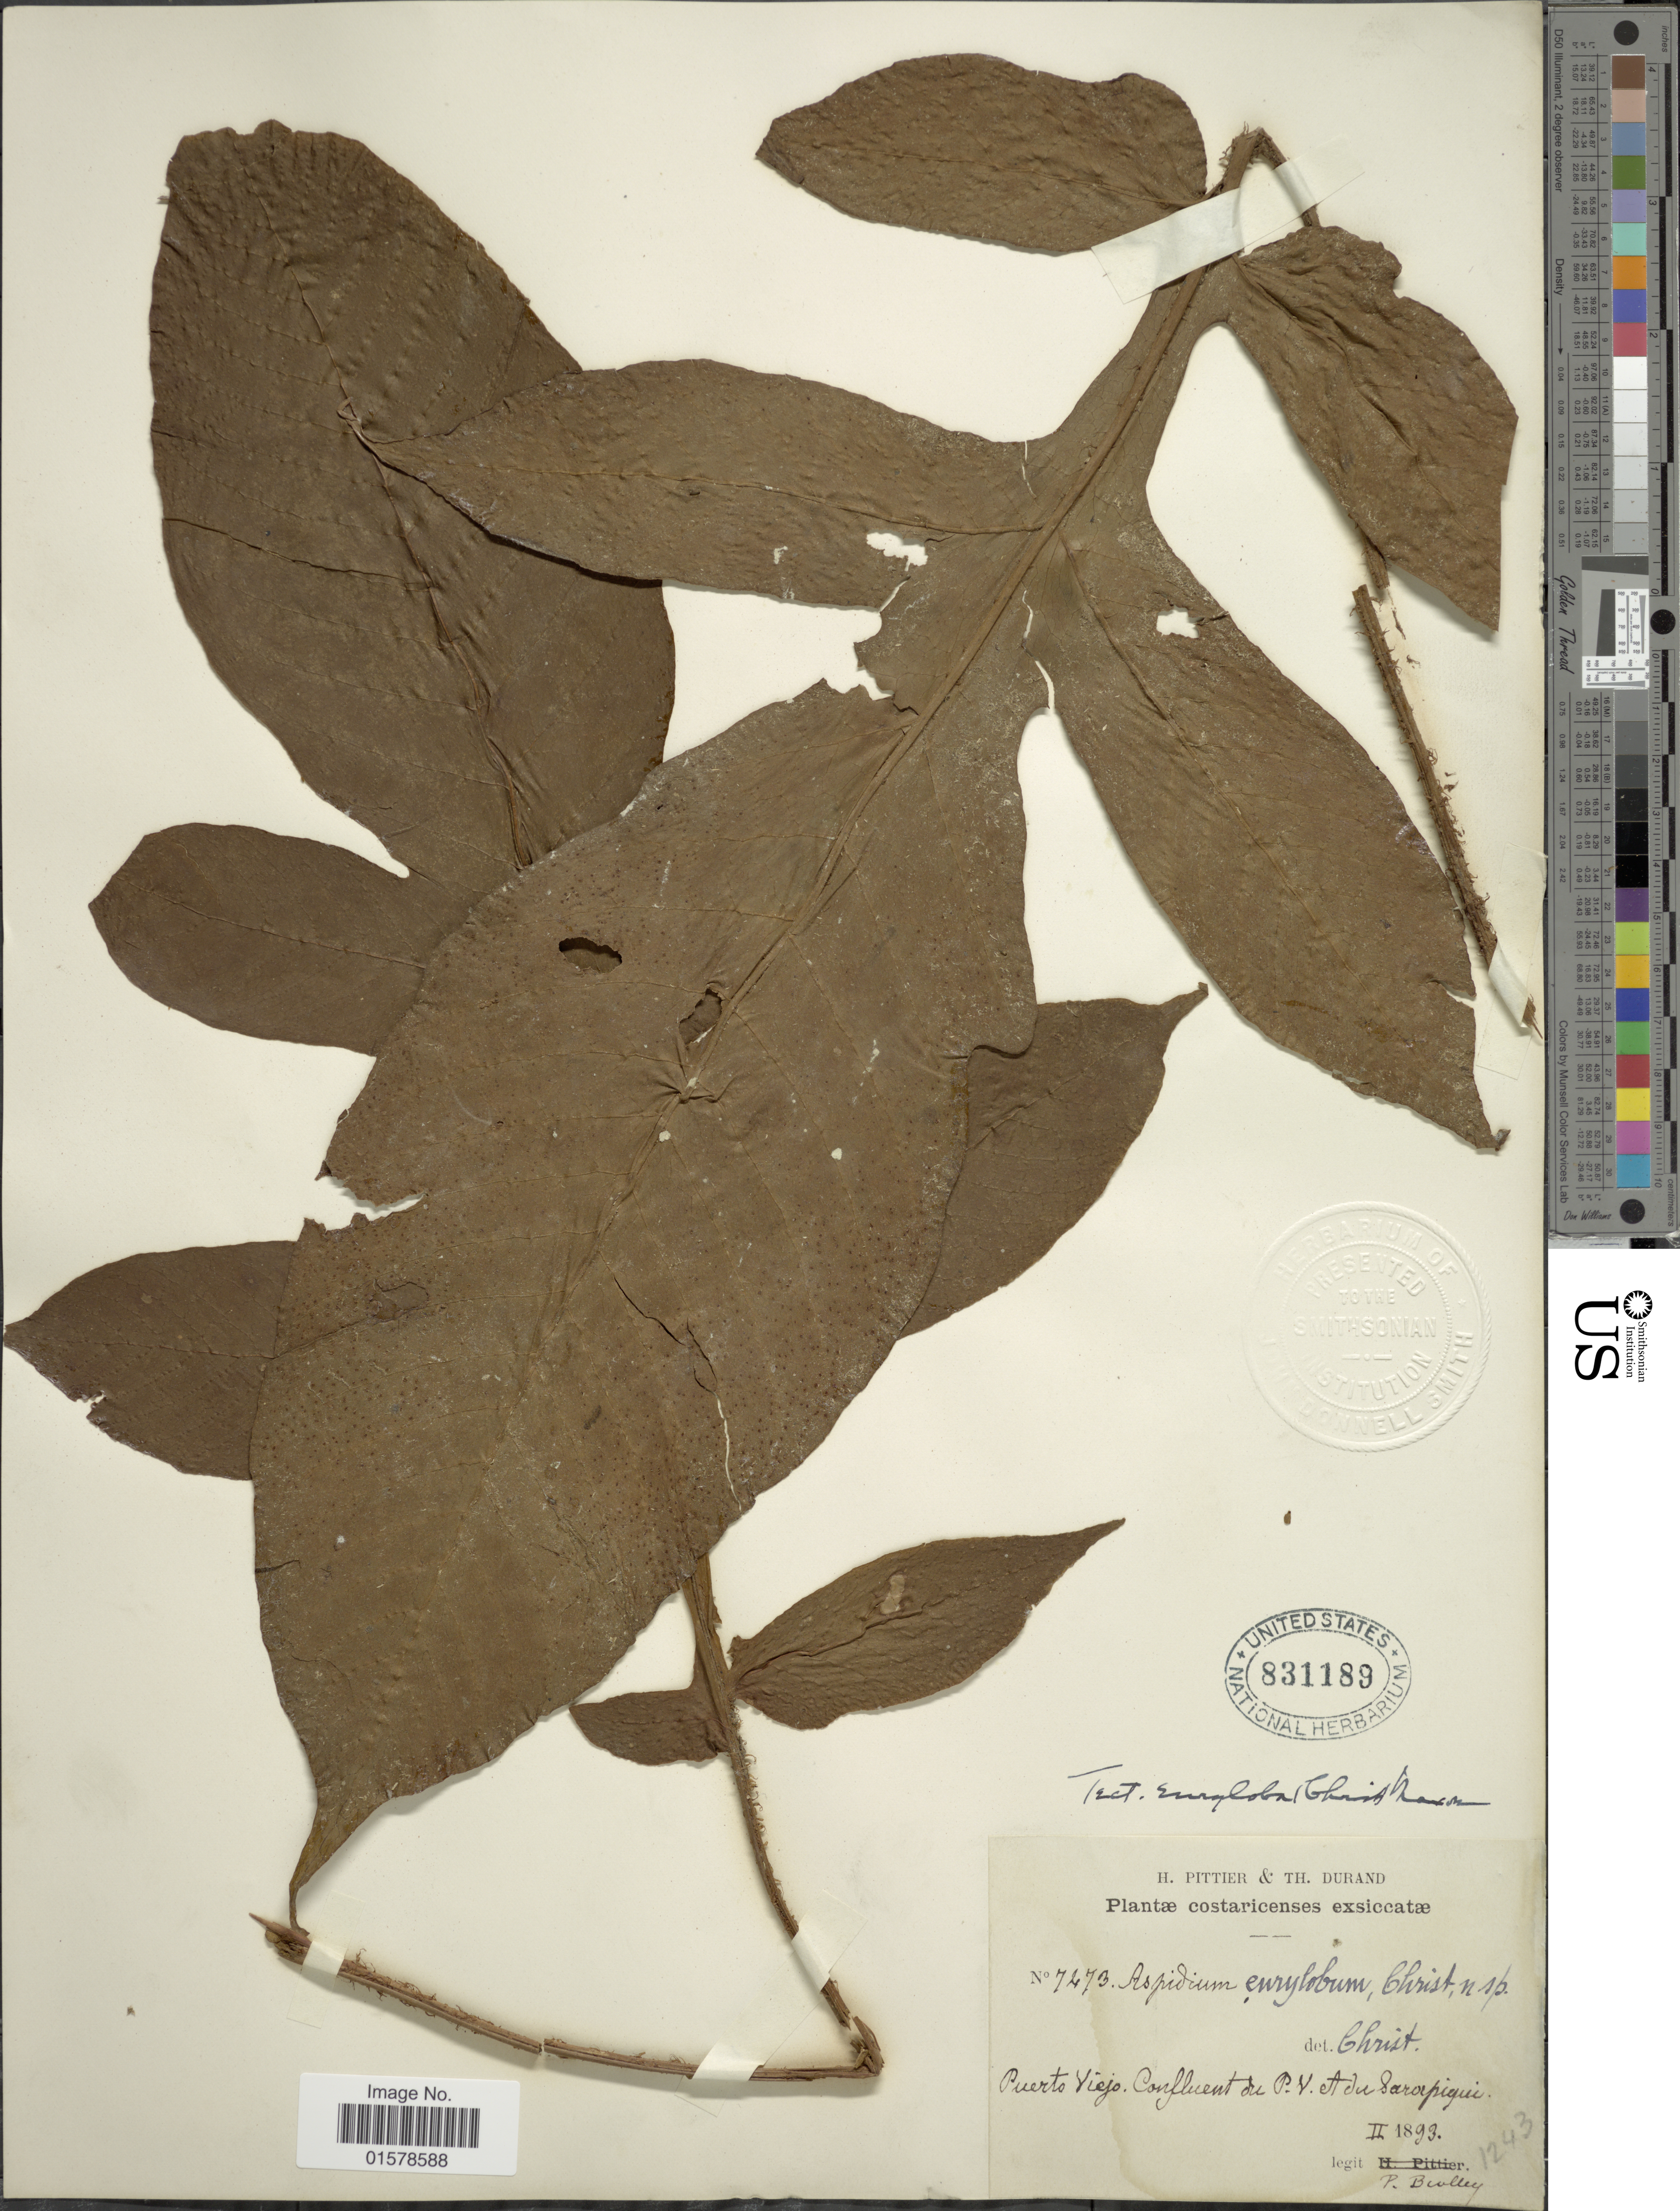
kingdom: Plantae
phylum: Tracheophyta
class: Polypodiopsida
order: Polypodiales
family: Tectariaceae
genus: Tectaria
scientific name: Tectaria nicotianifolia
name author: (Baker) C. Chr.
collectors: P. Biolley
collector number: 7473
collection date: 1893-02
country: Costa Rica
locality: Puerto Ciejo. Confluent du P. V. A du Sarorpigui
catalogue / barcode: US 831189